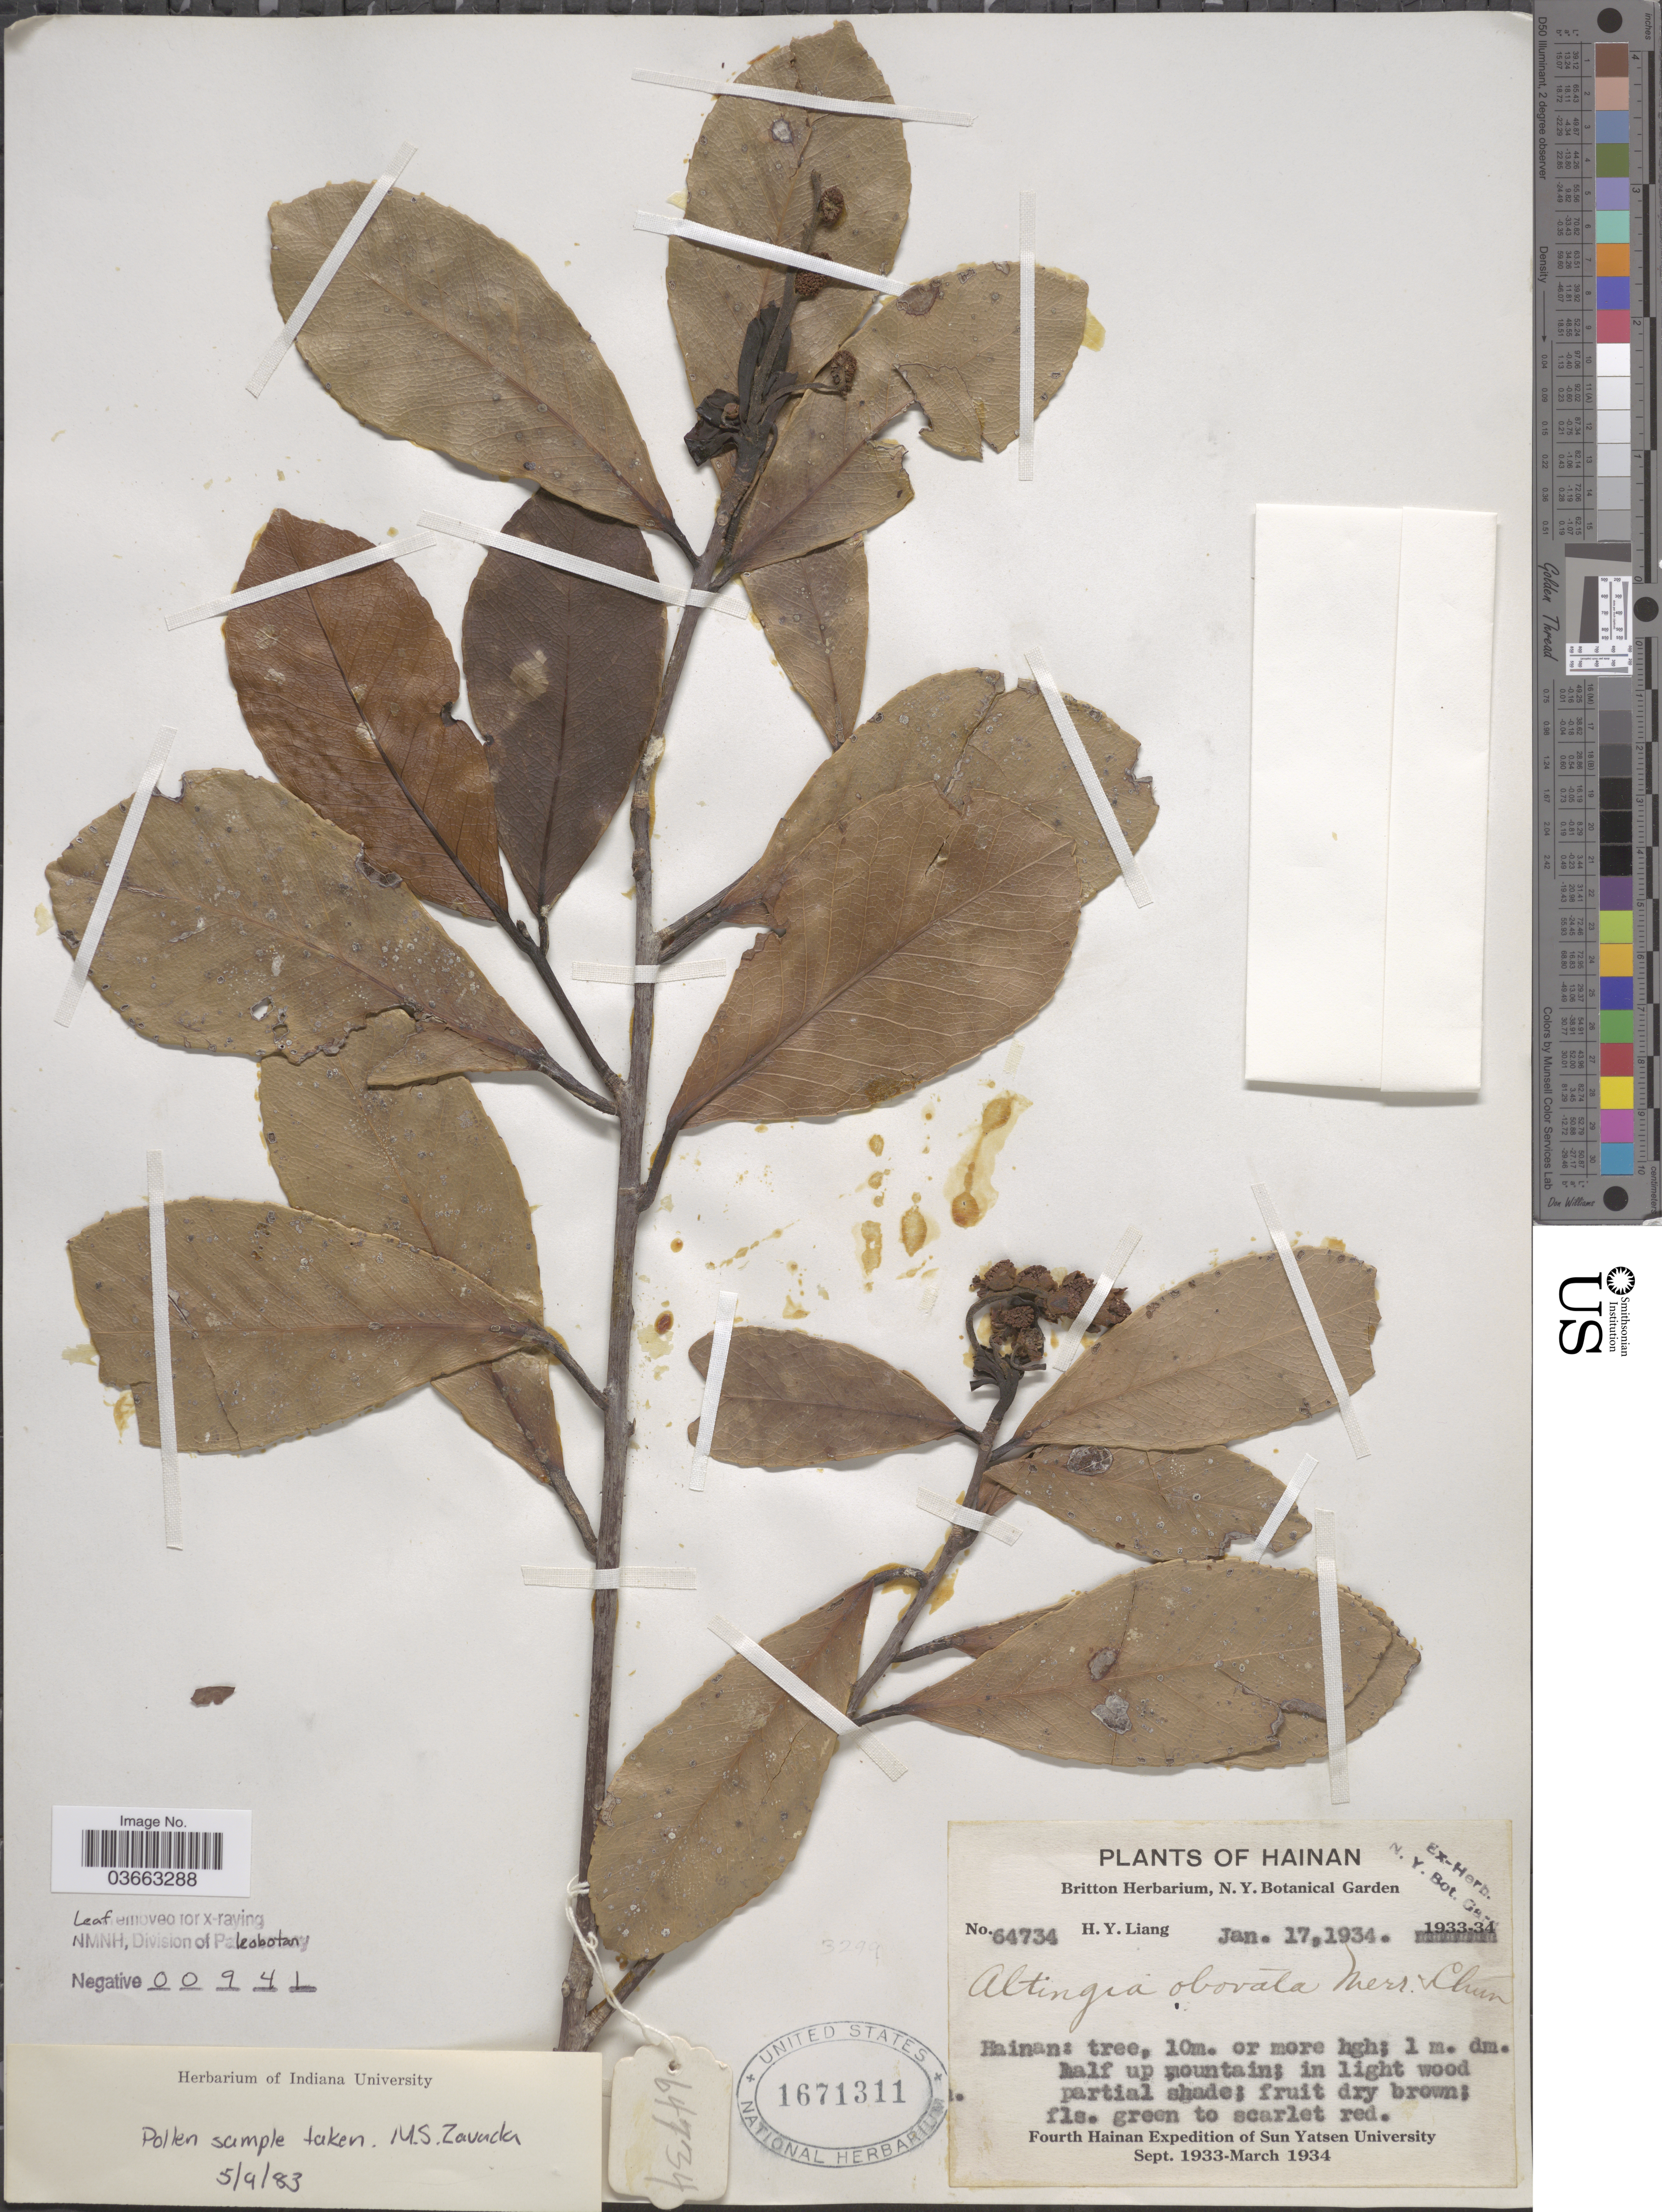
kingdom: Plantae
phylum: Tracheophyta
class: Magnoliopsida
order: Saxifragales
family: Altingiaceae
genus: Liquidambar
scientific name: Liquidambar obovata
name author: (Merr. & W.Y. Chun) Ickert-Bond & J. Wen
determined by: Strong, Mark T., (BOT), Smithsonian Institution - National Museum of Natural History (UNITED STATES)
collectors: H. Y. Liang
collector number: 64734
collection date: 1934-01-17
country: China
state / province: Hainan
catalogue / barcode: US 1671311